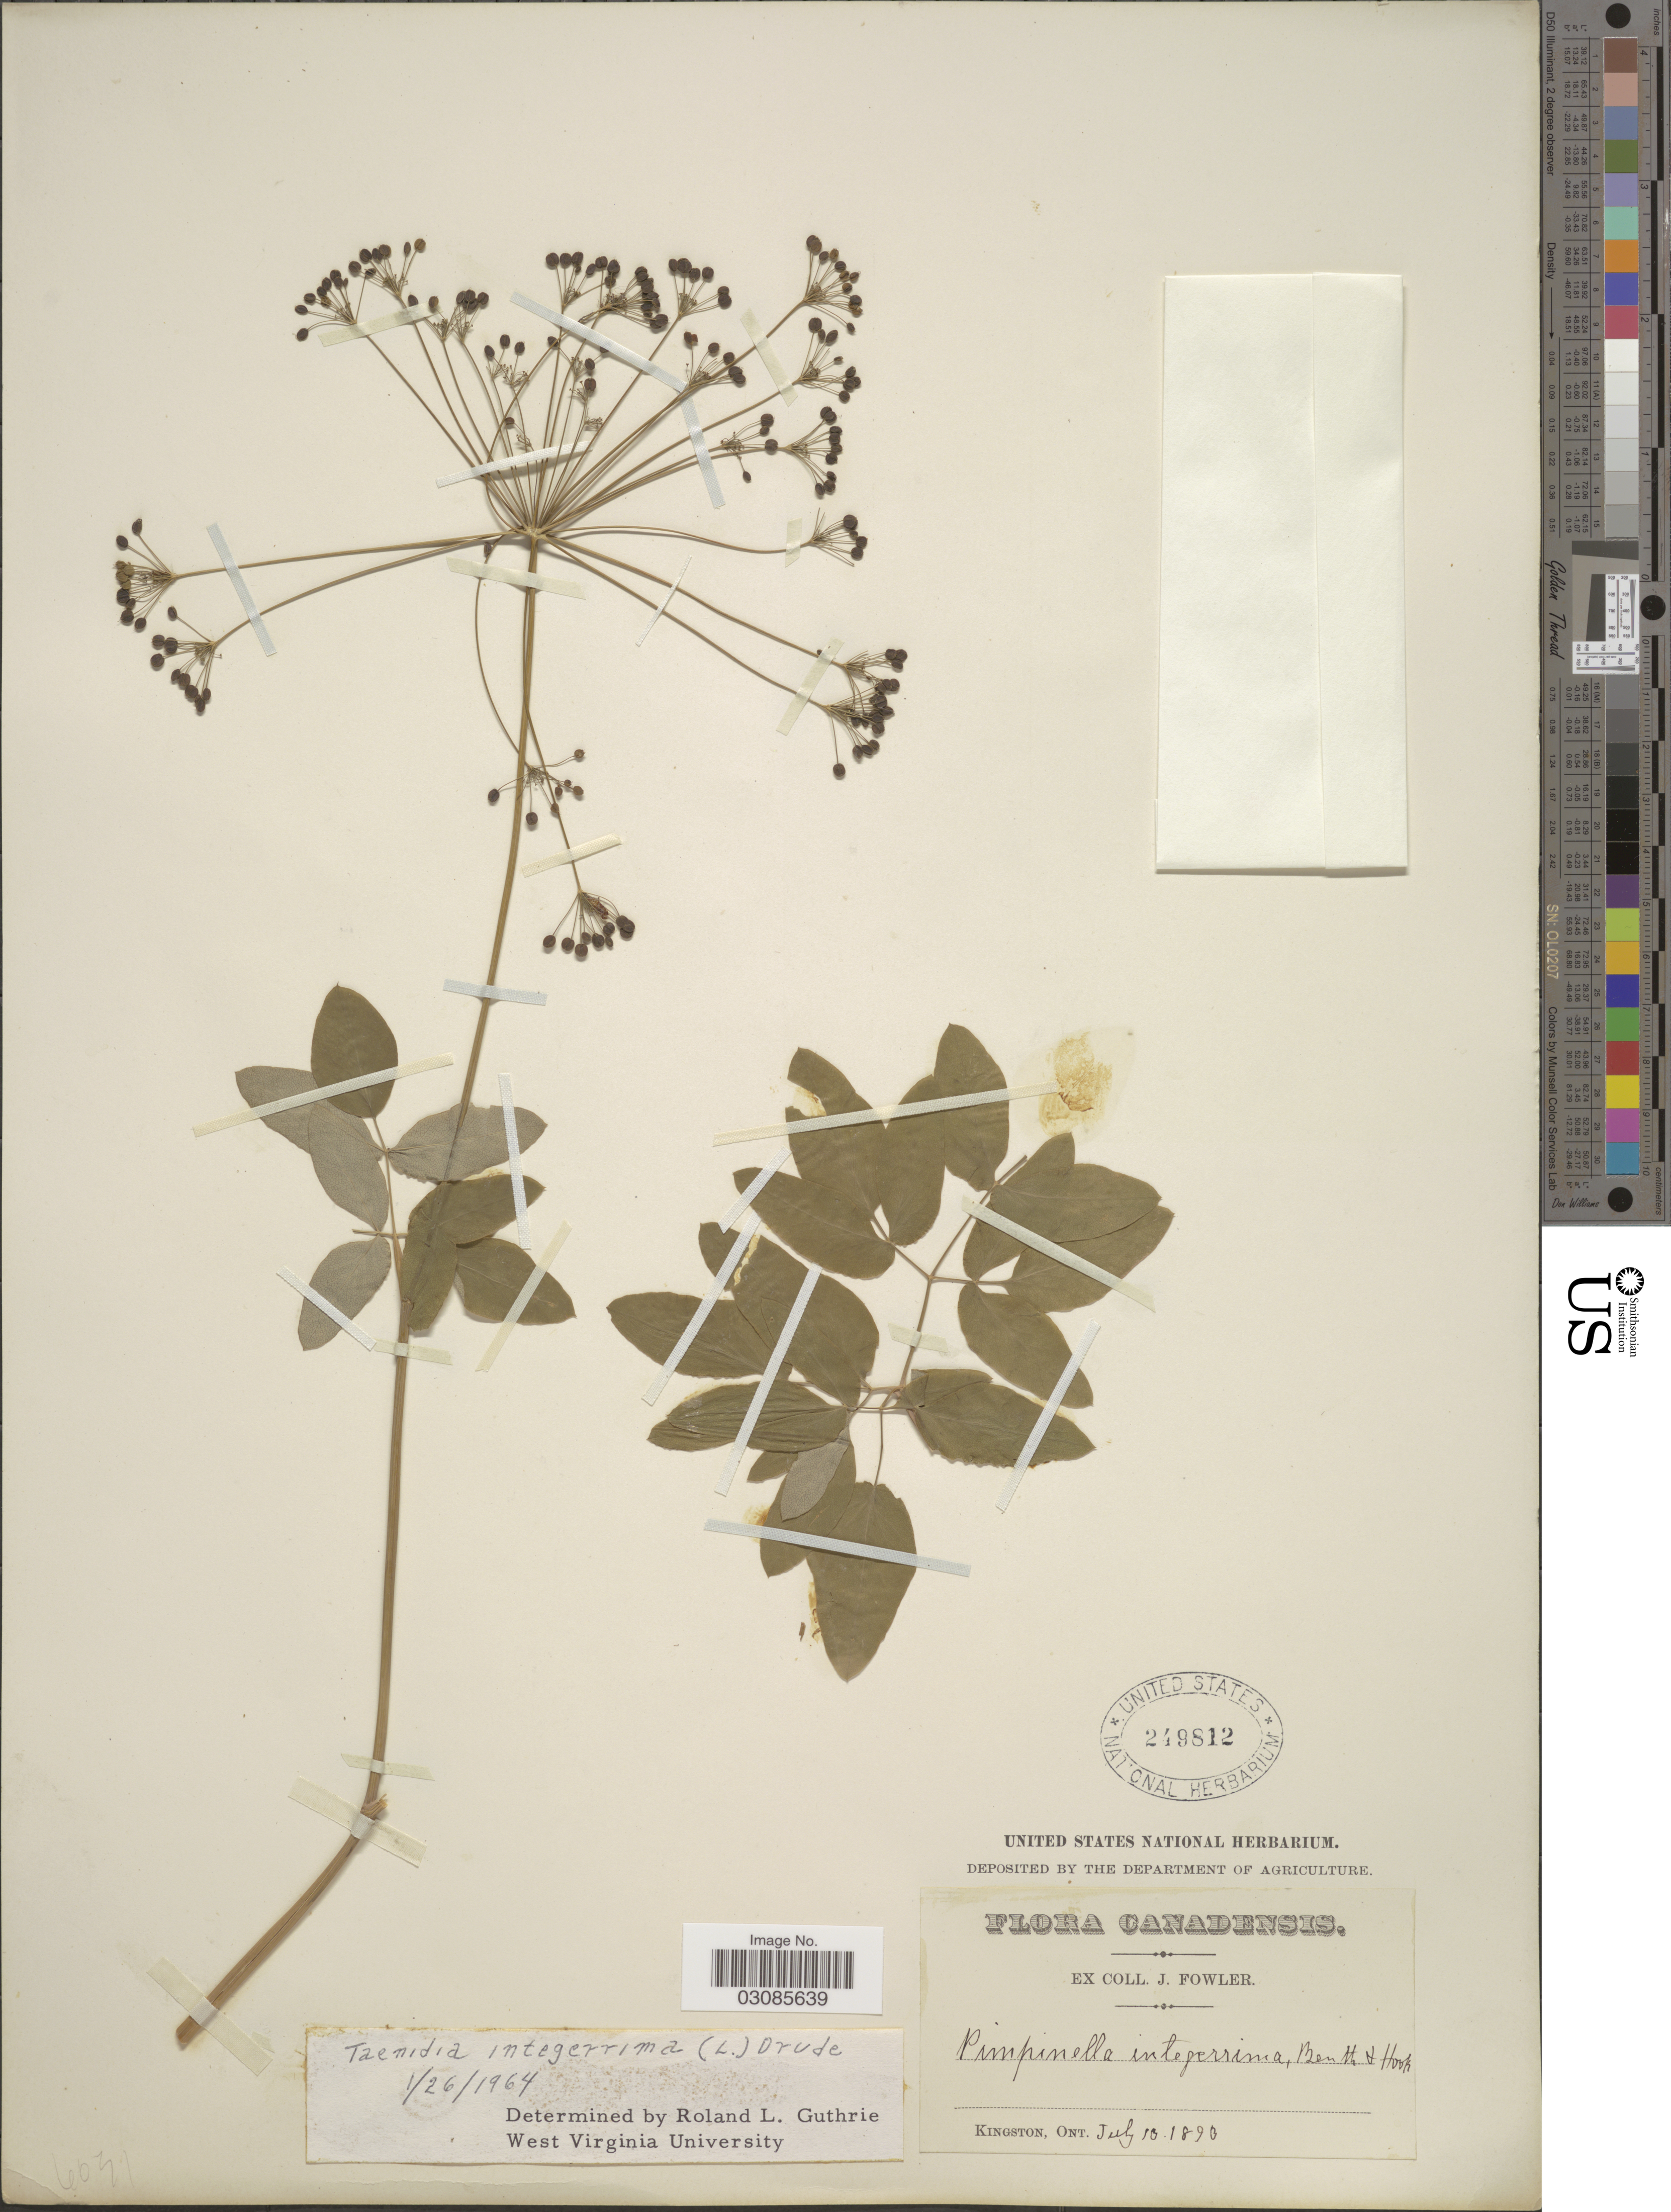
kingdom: Plantae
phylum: Tracheophyta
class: Magnoliopsida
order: Apiales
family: Apiaceae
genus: Taenidia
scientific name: Taenidia integerrima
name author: (L.) Drude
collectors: J. Fowler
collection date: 1890-07-13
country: Canada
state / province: Ontario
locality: Kingston, Ont.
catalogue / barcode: US 249812